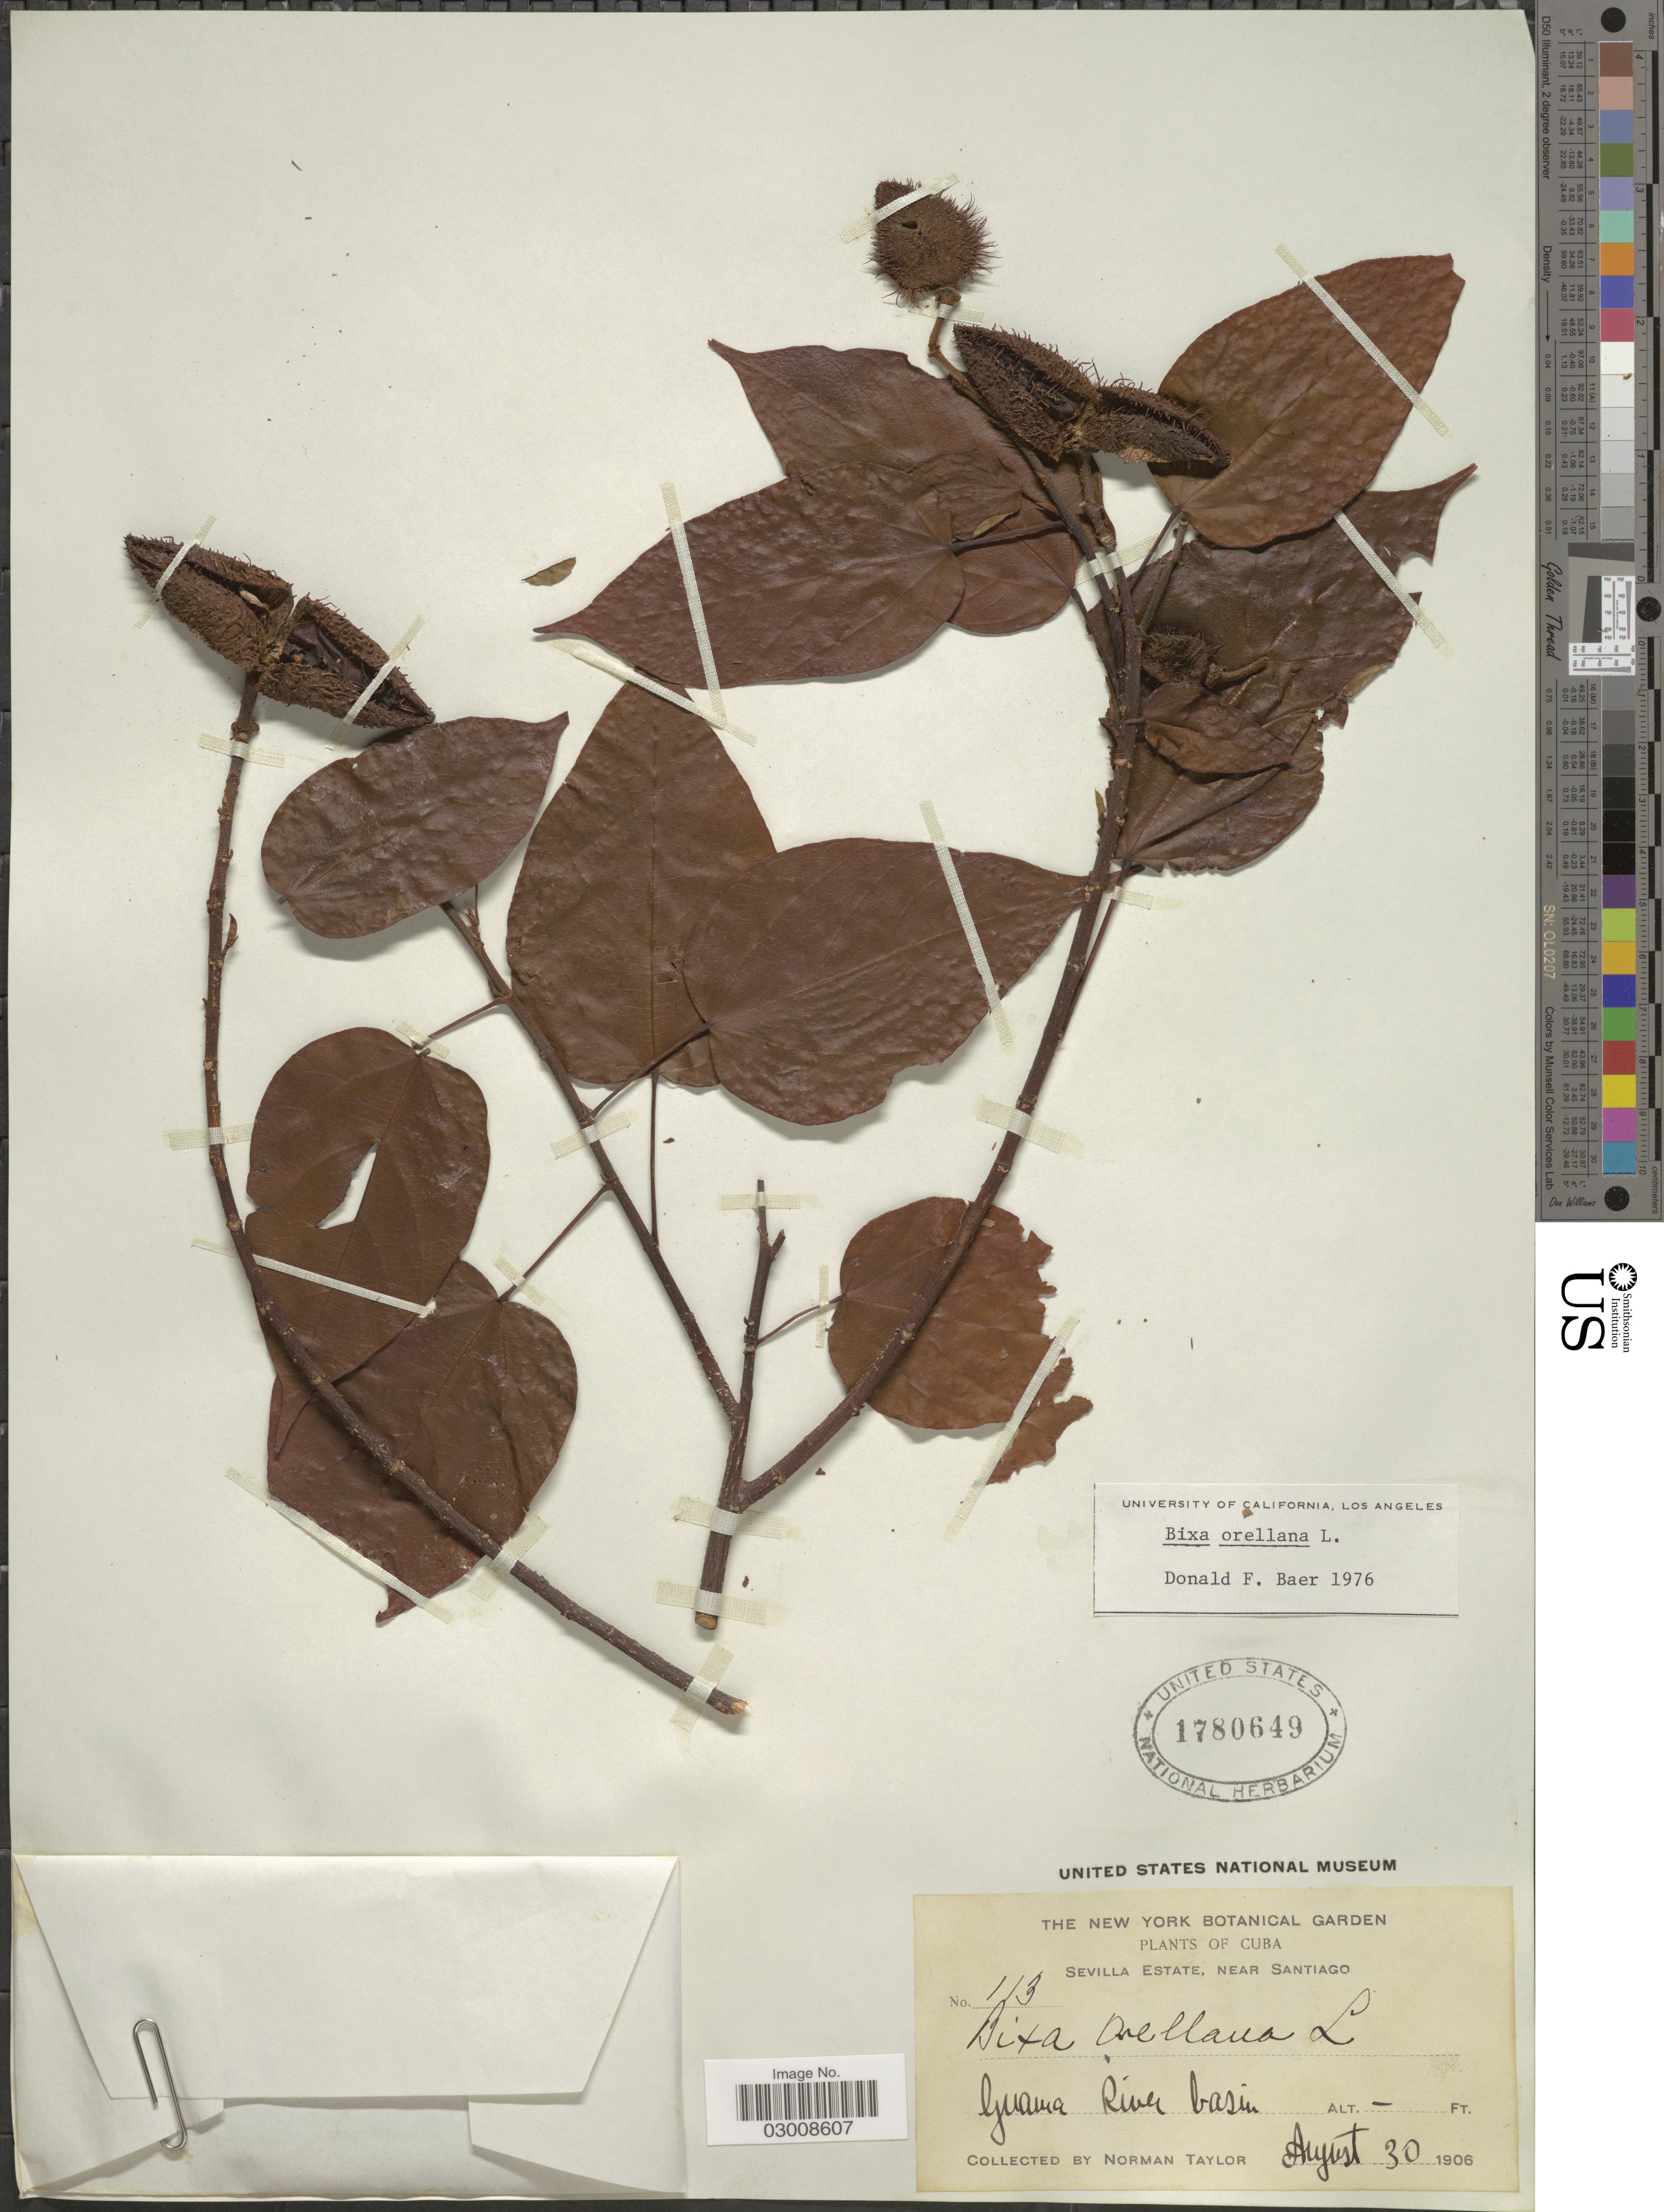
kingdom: Plantae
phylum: Tracheophyta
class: Magnoliopsida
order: Malvales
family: Bixaceae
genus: Bixa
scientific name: Bixa orellana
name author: L.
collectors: N. Taylor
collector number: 113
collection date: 1906-08-30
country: Cuba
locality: Sevilla Estate, Near Santiago, Guama River basin.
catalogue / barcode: US 1780649